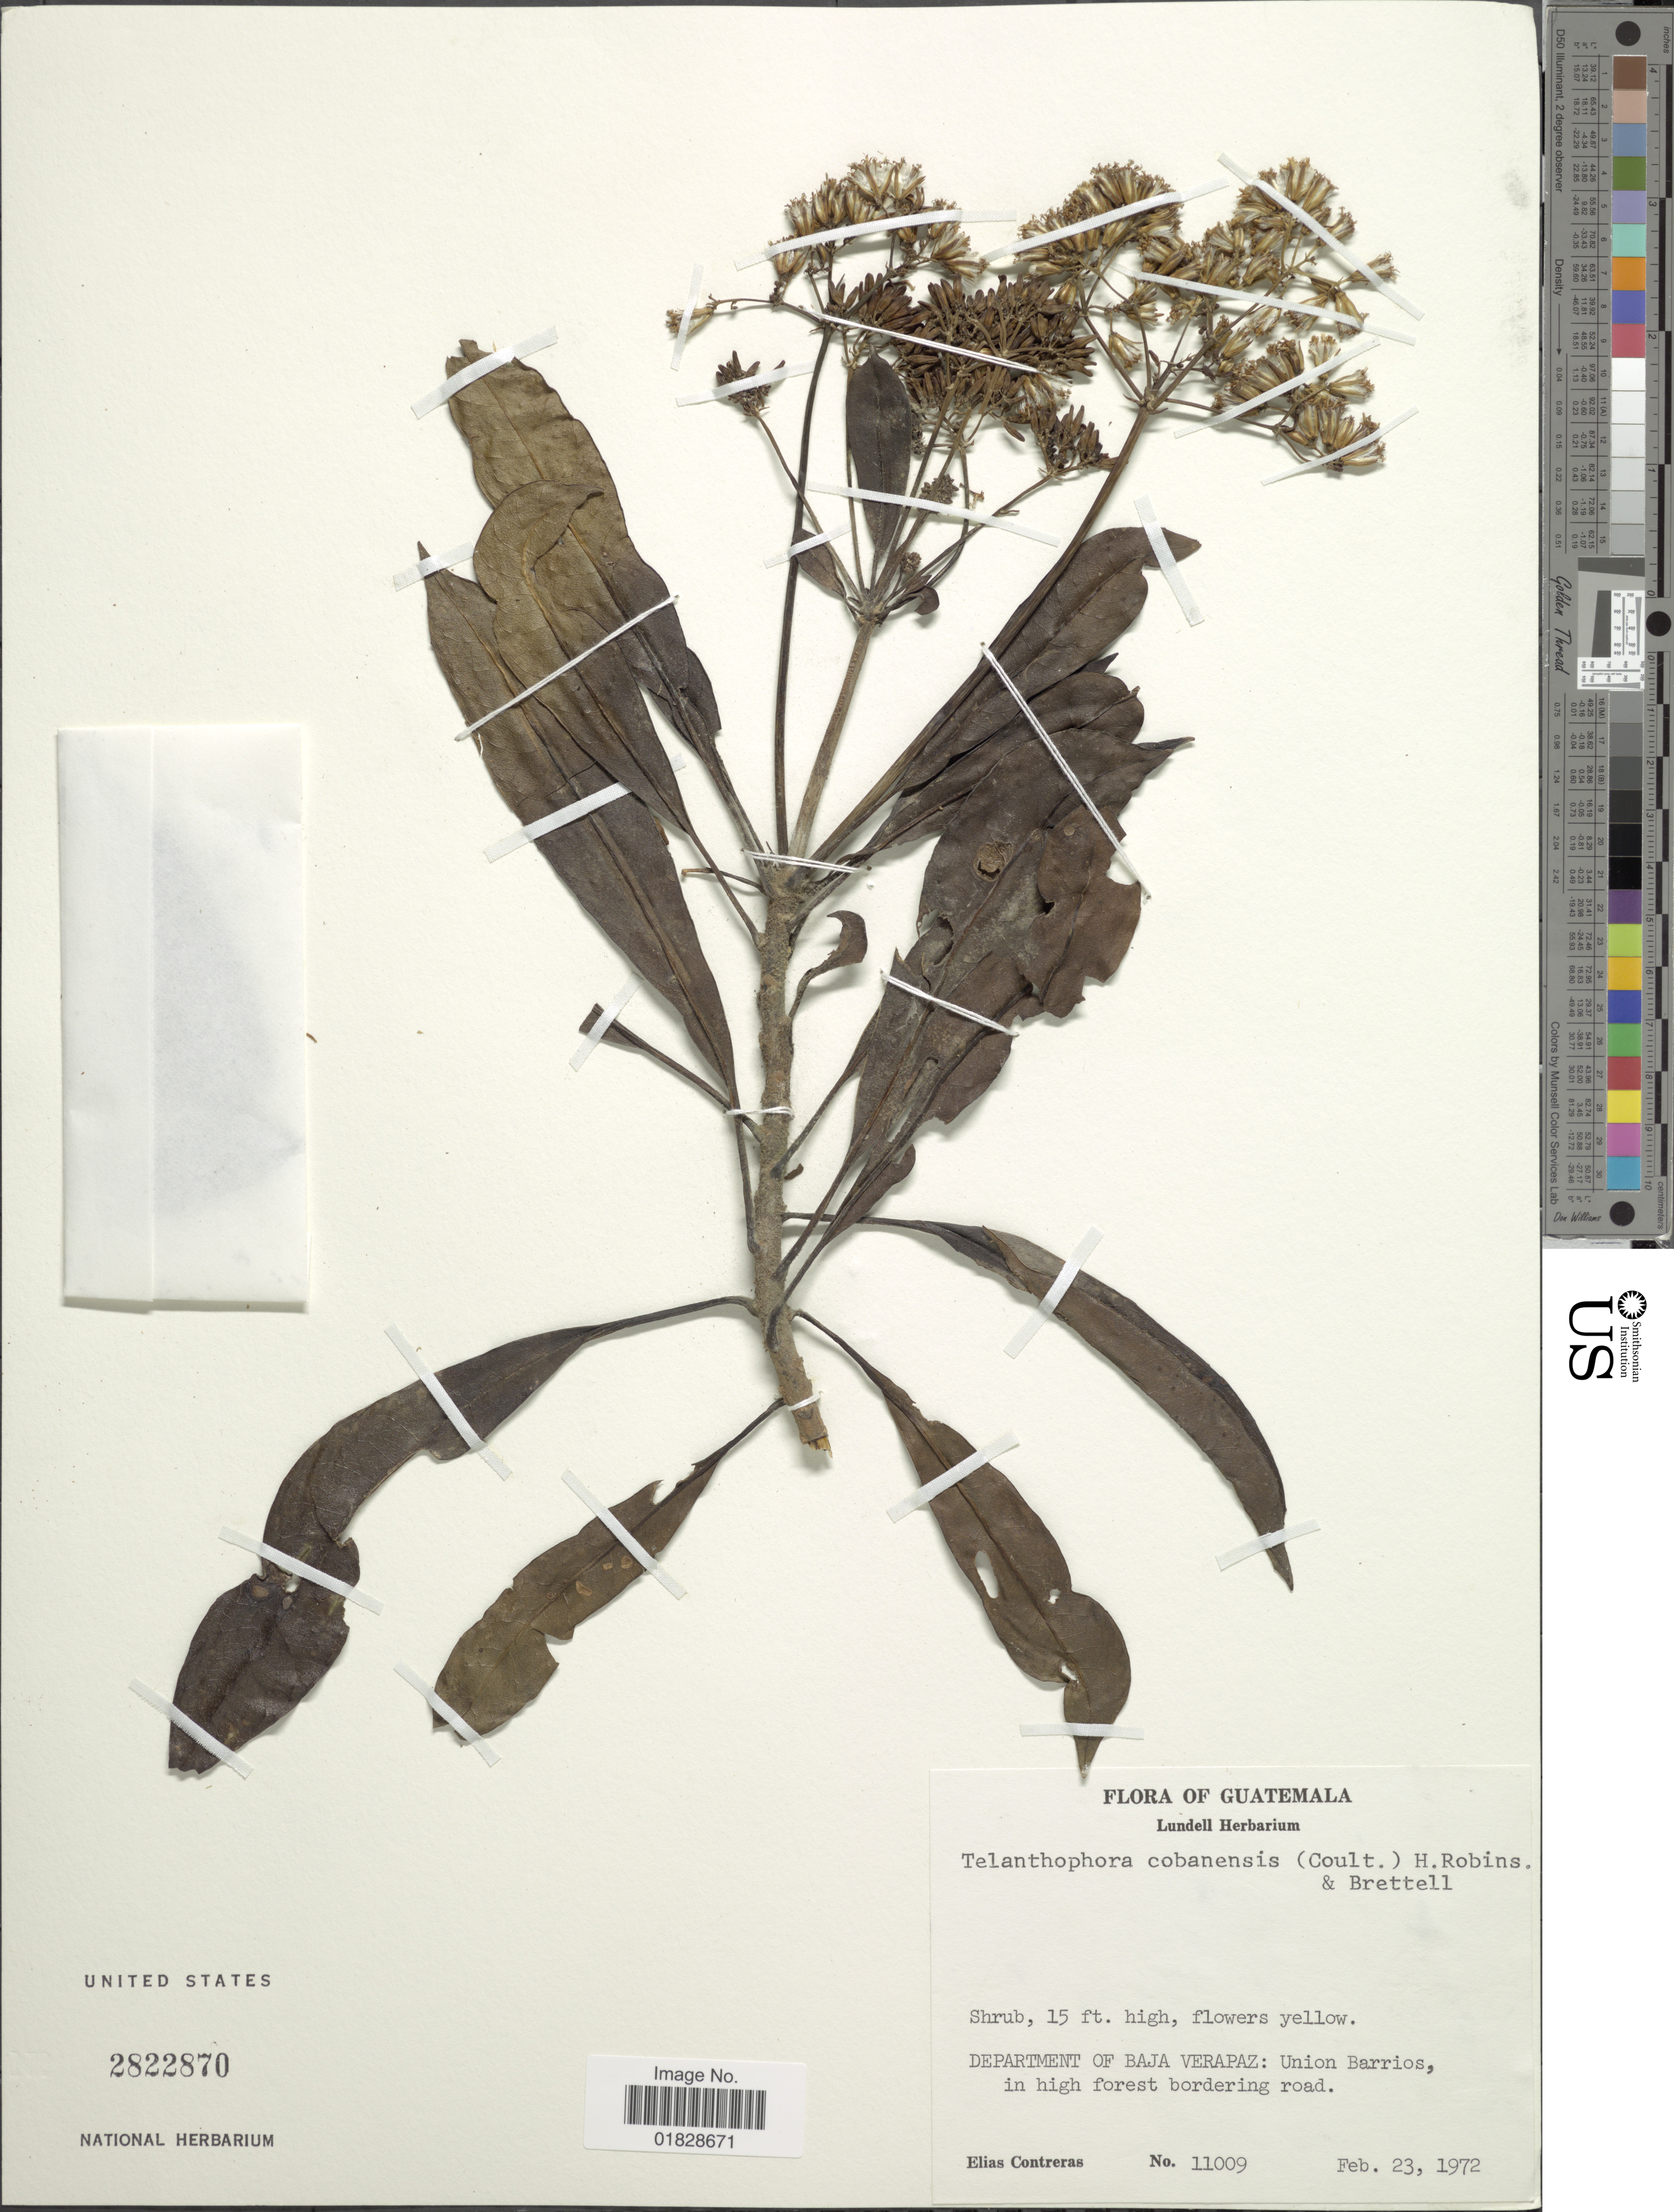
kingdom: Plantae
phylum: Tracheophyta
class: Magnoliopsida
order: Asterales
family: Asteraceae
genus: Telanthophora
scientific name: Telanthophora cobanensis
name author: (J.M. Coult.) H. Rob. & Brettell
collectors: E. Contreras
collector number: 11009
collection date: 1972-02-23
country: Guatemala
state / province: Baja Verapaz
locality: Department of Baja Verapaz: Union Barrios, in high forest bordering road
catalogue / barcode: US 2822870